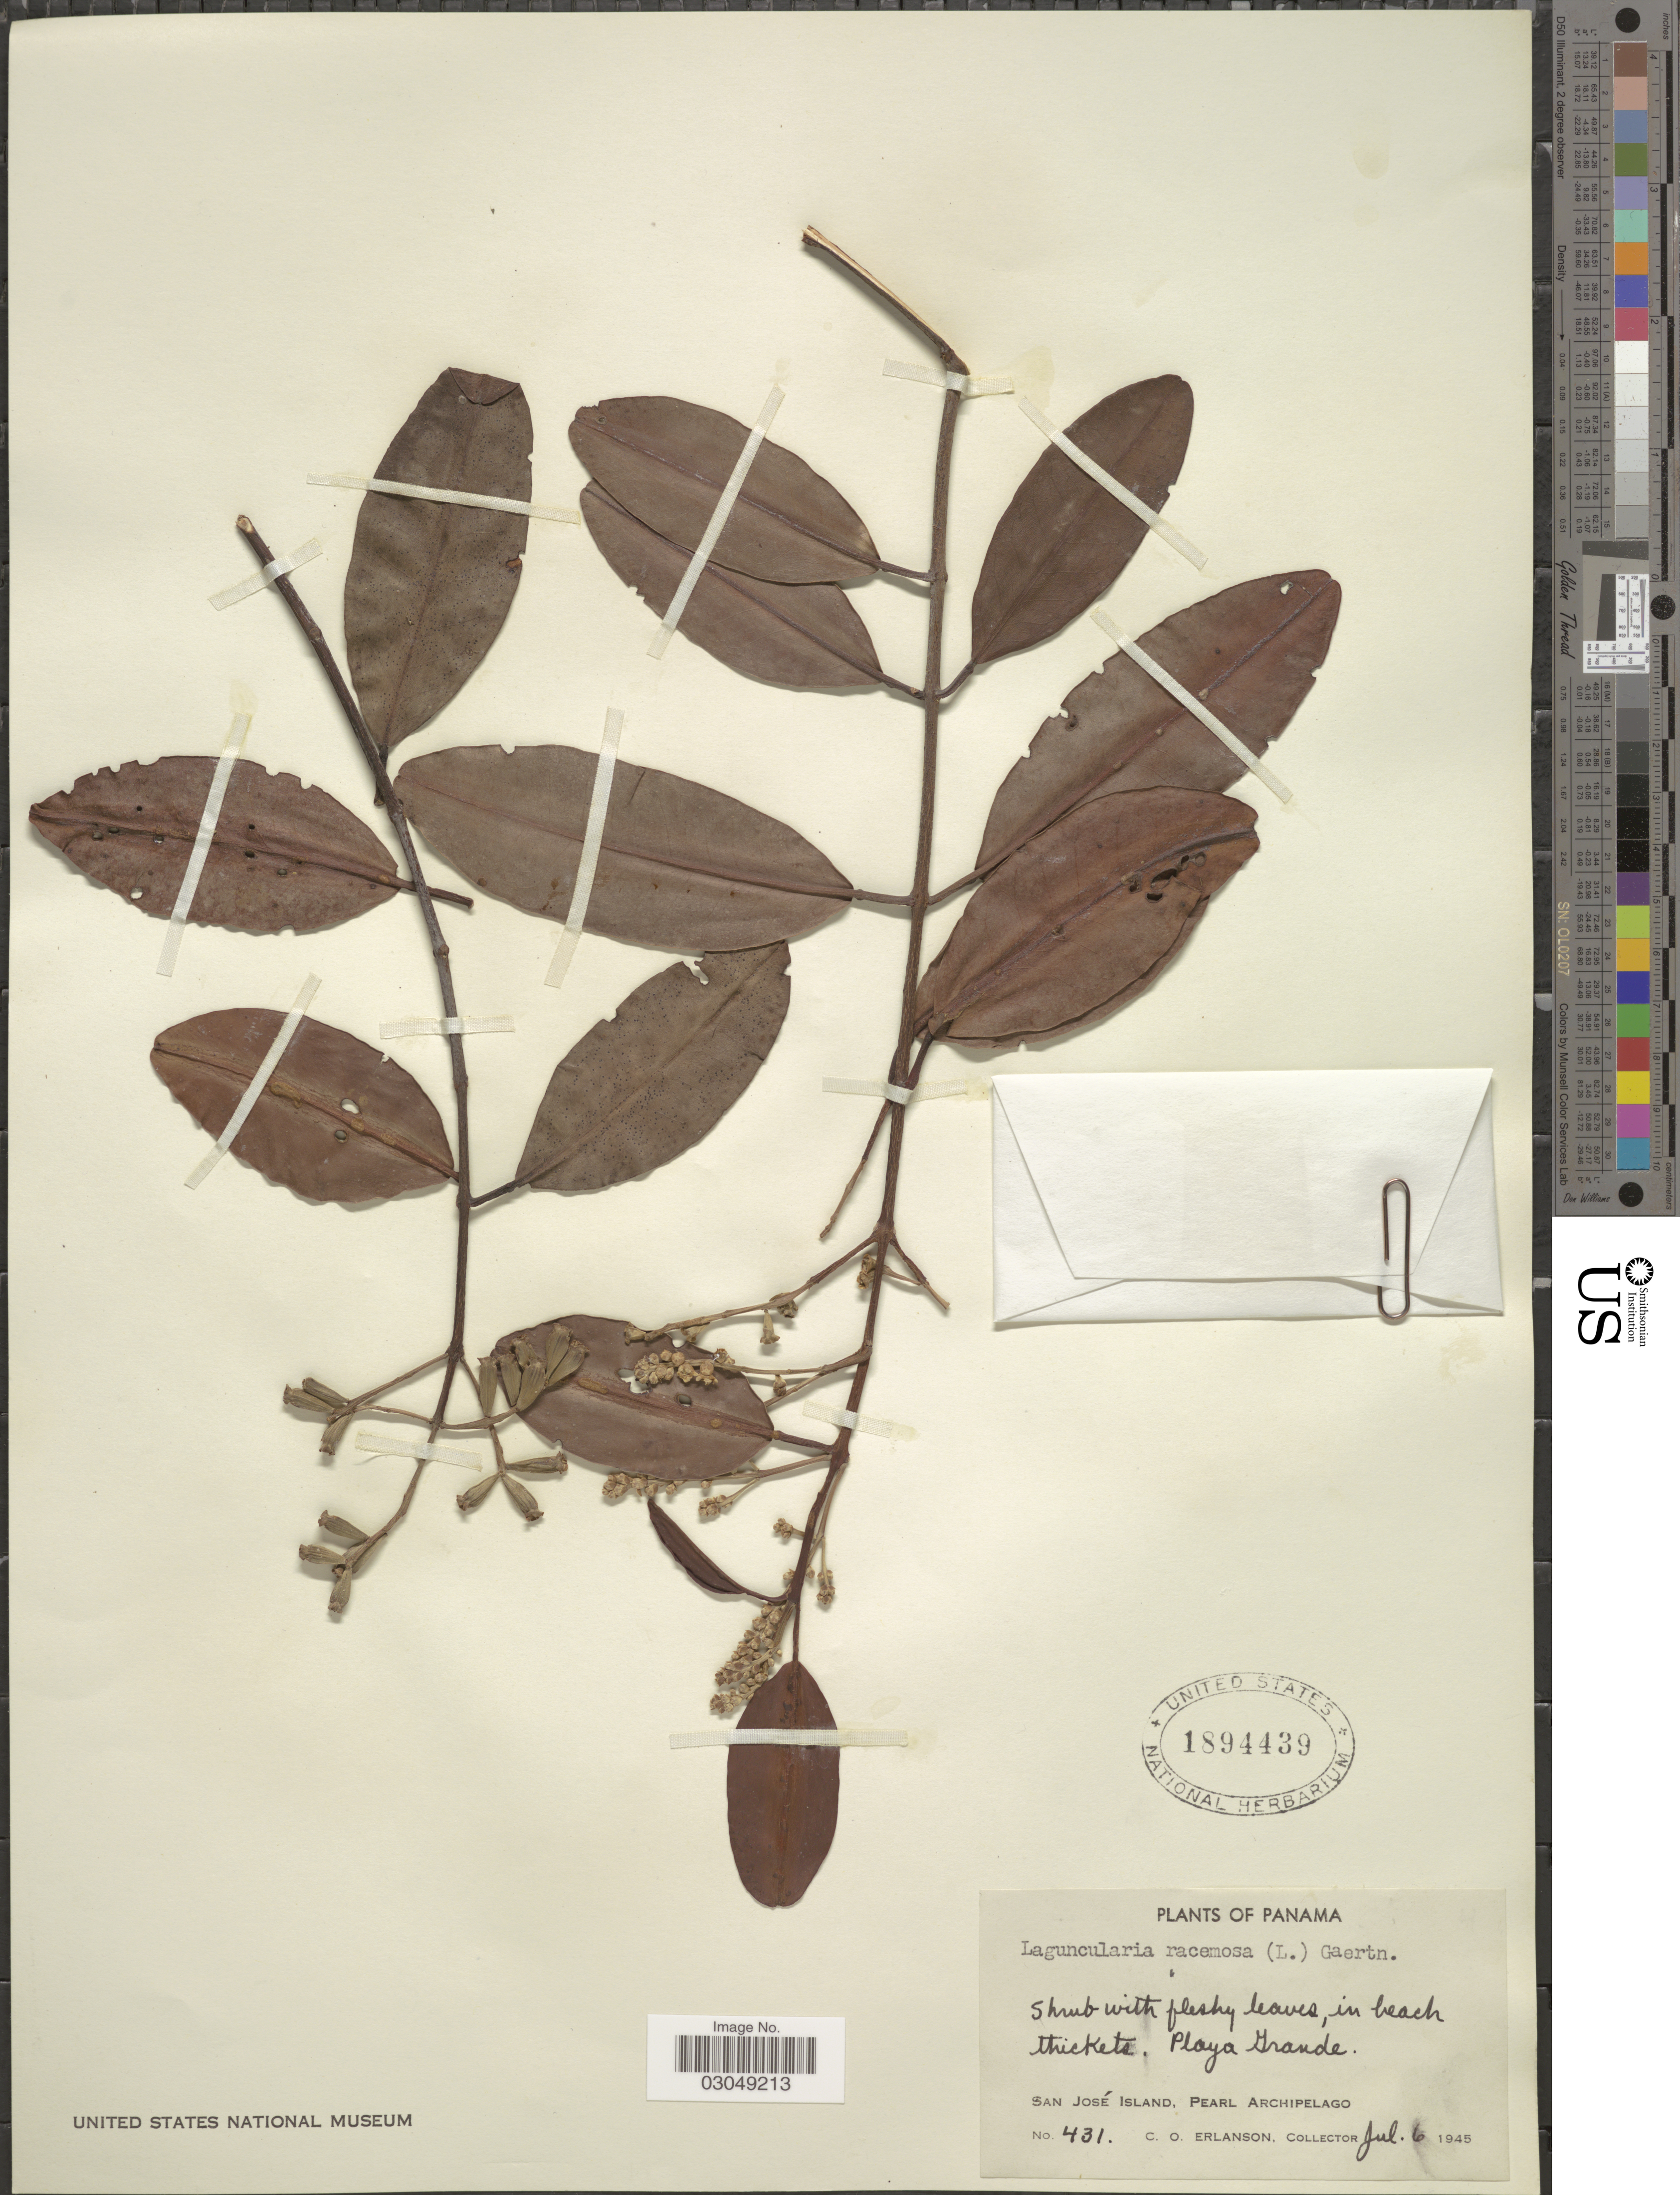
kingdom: Plantae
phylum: Tracheophyta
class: Magnoliopsida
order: Myrtales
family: Combretaceae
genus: Laguncularia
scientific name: Laguncularia racemosa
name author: (L.) C.F. Gaertn.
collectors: C. O. Erlanson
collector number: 431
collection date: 1945-07-06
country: Costa Rica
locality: In beach thickets. Playa Grande. San José Island, Pearl Archipelago.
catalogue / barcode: US 1894439